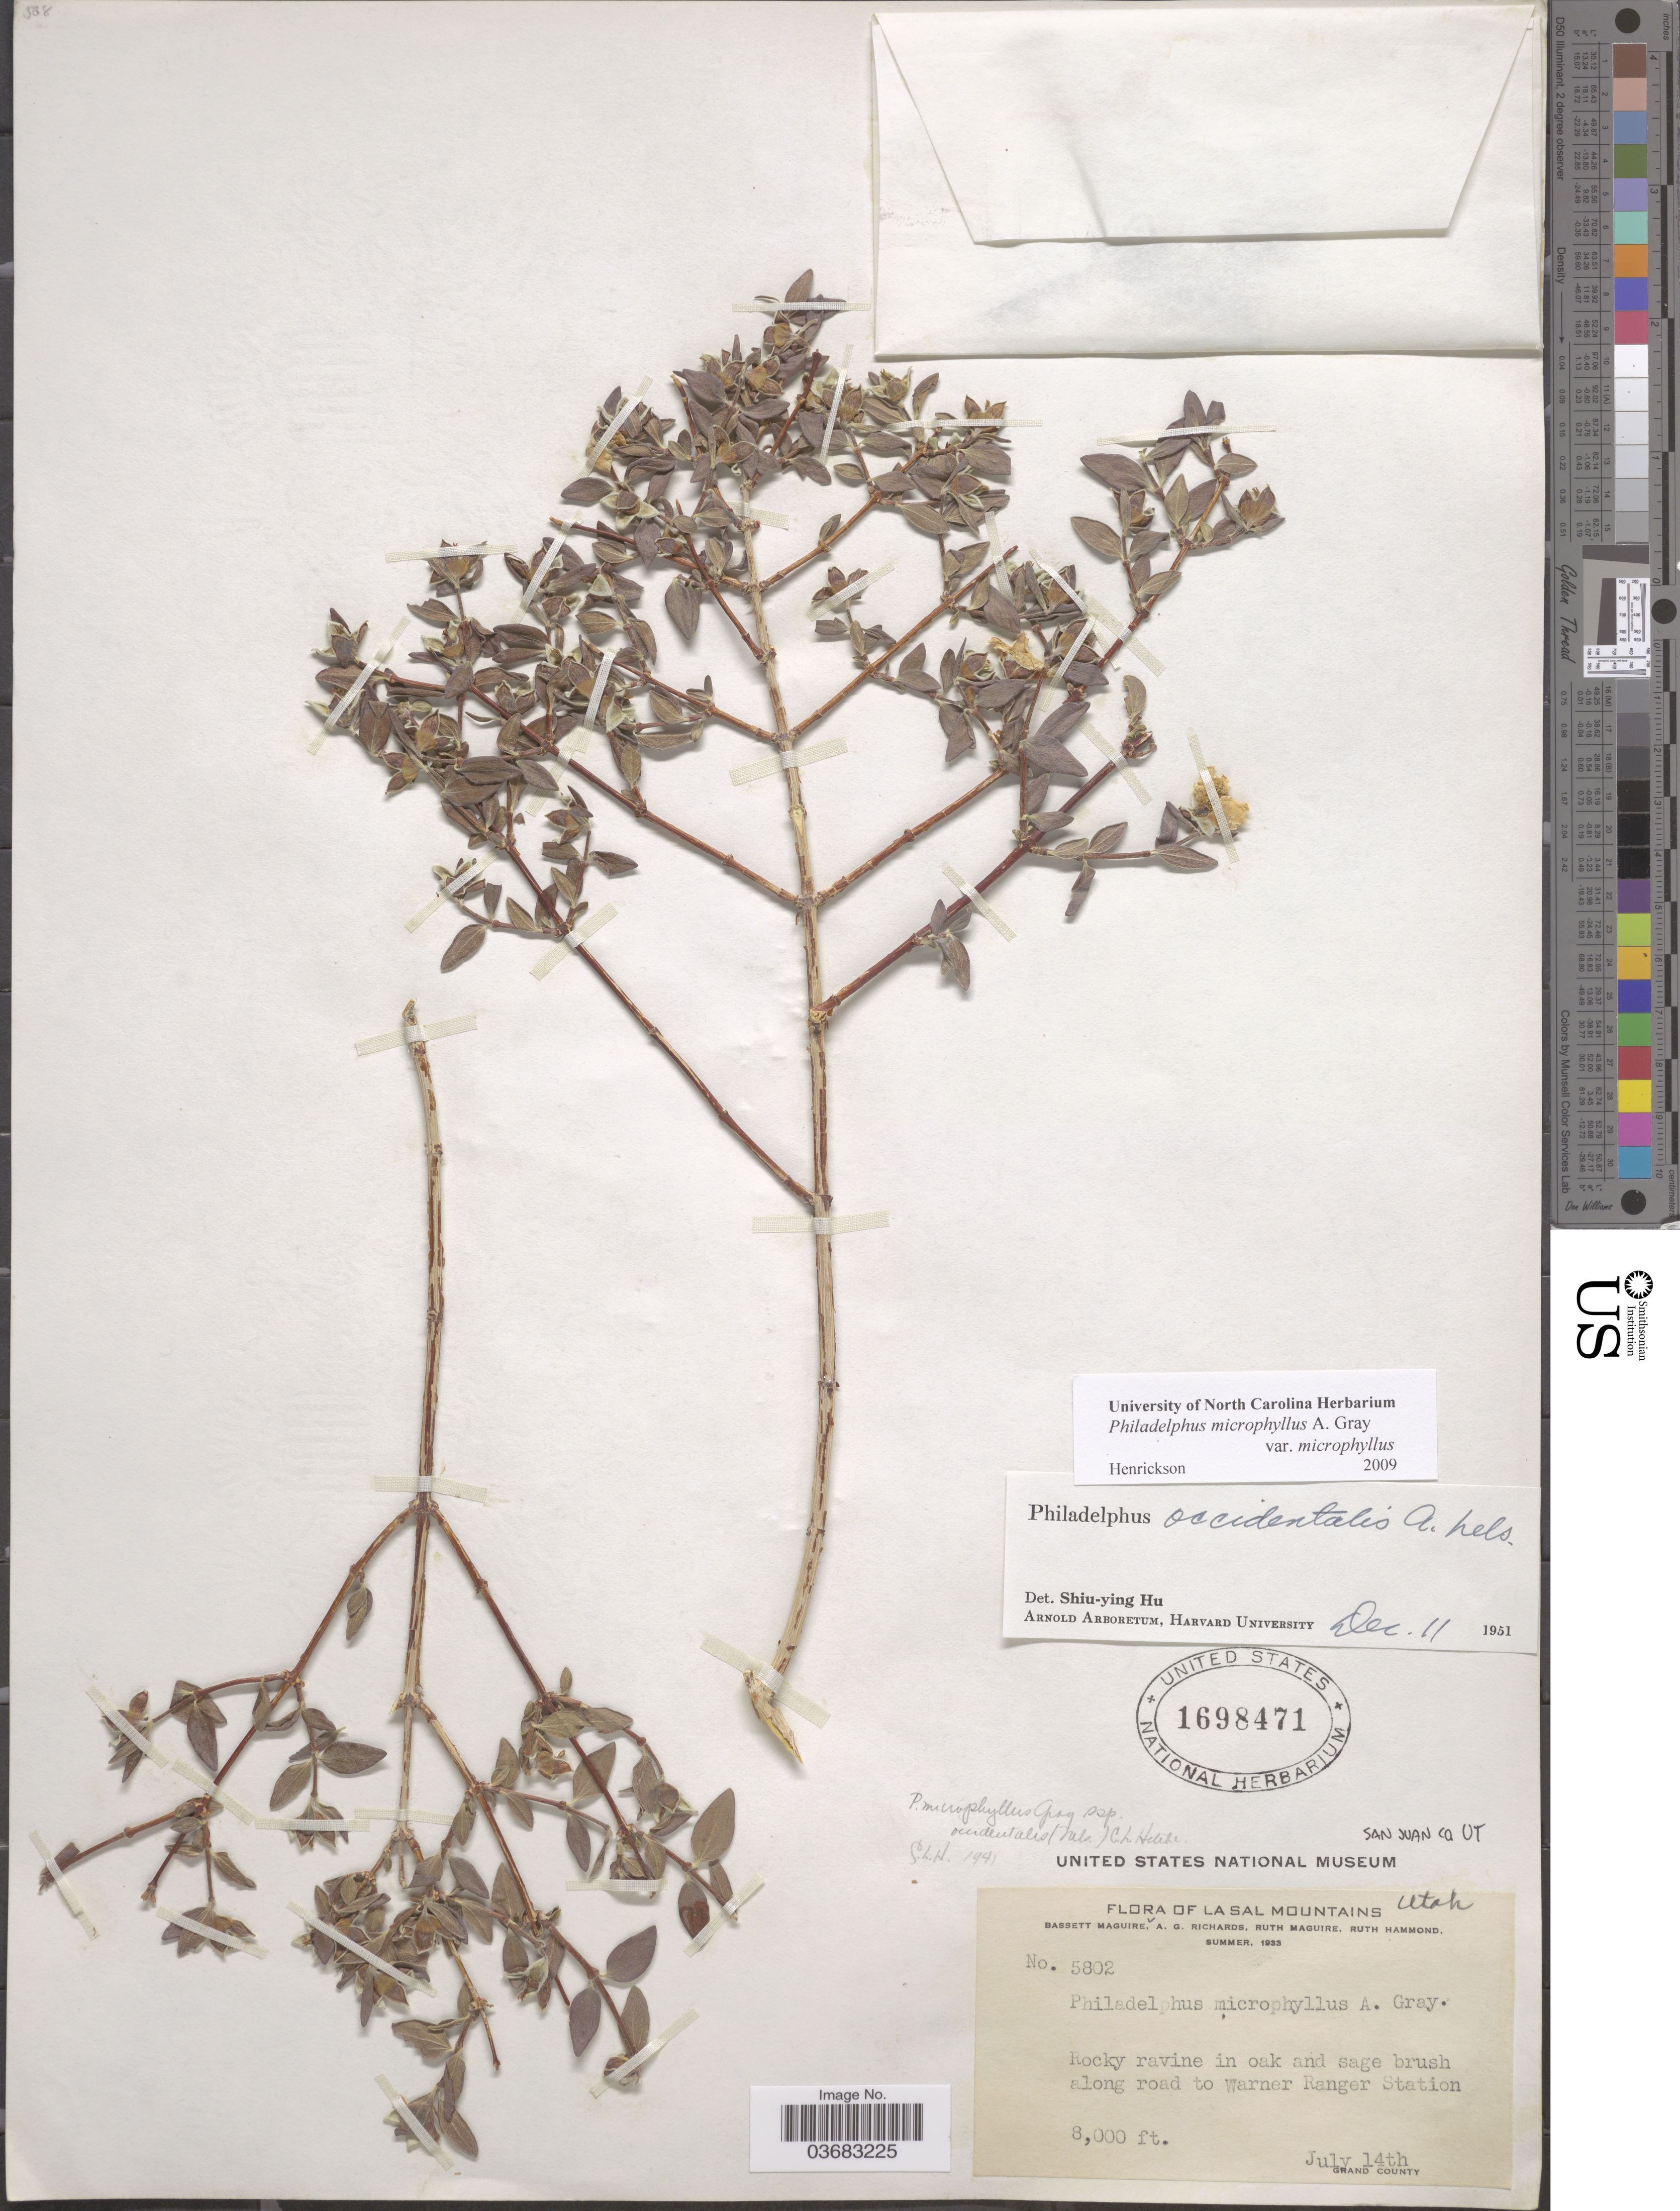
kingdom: Plantae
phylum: Tracheophyta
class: Magnoliopsida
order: Cornales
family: Hydrangeaceae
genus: Philadelphus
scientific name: Philadelphus microphyllus var. microphyllus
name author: A. Gray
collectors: B. Maguire, A. Richards, R. R. Maguire & R. Hammond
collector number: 5802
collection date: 1933-07-14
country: United States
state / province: Utah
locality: La Sal Mountains. Rocky ravine in oak and sage brush along road to Warner Ranger Station. Grand County.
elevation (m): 2438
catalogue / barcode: US 1698471